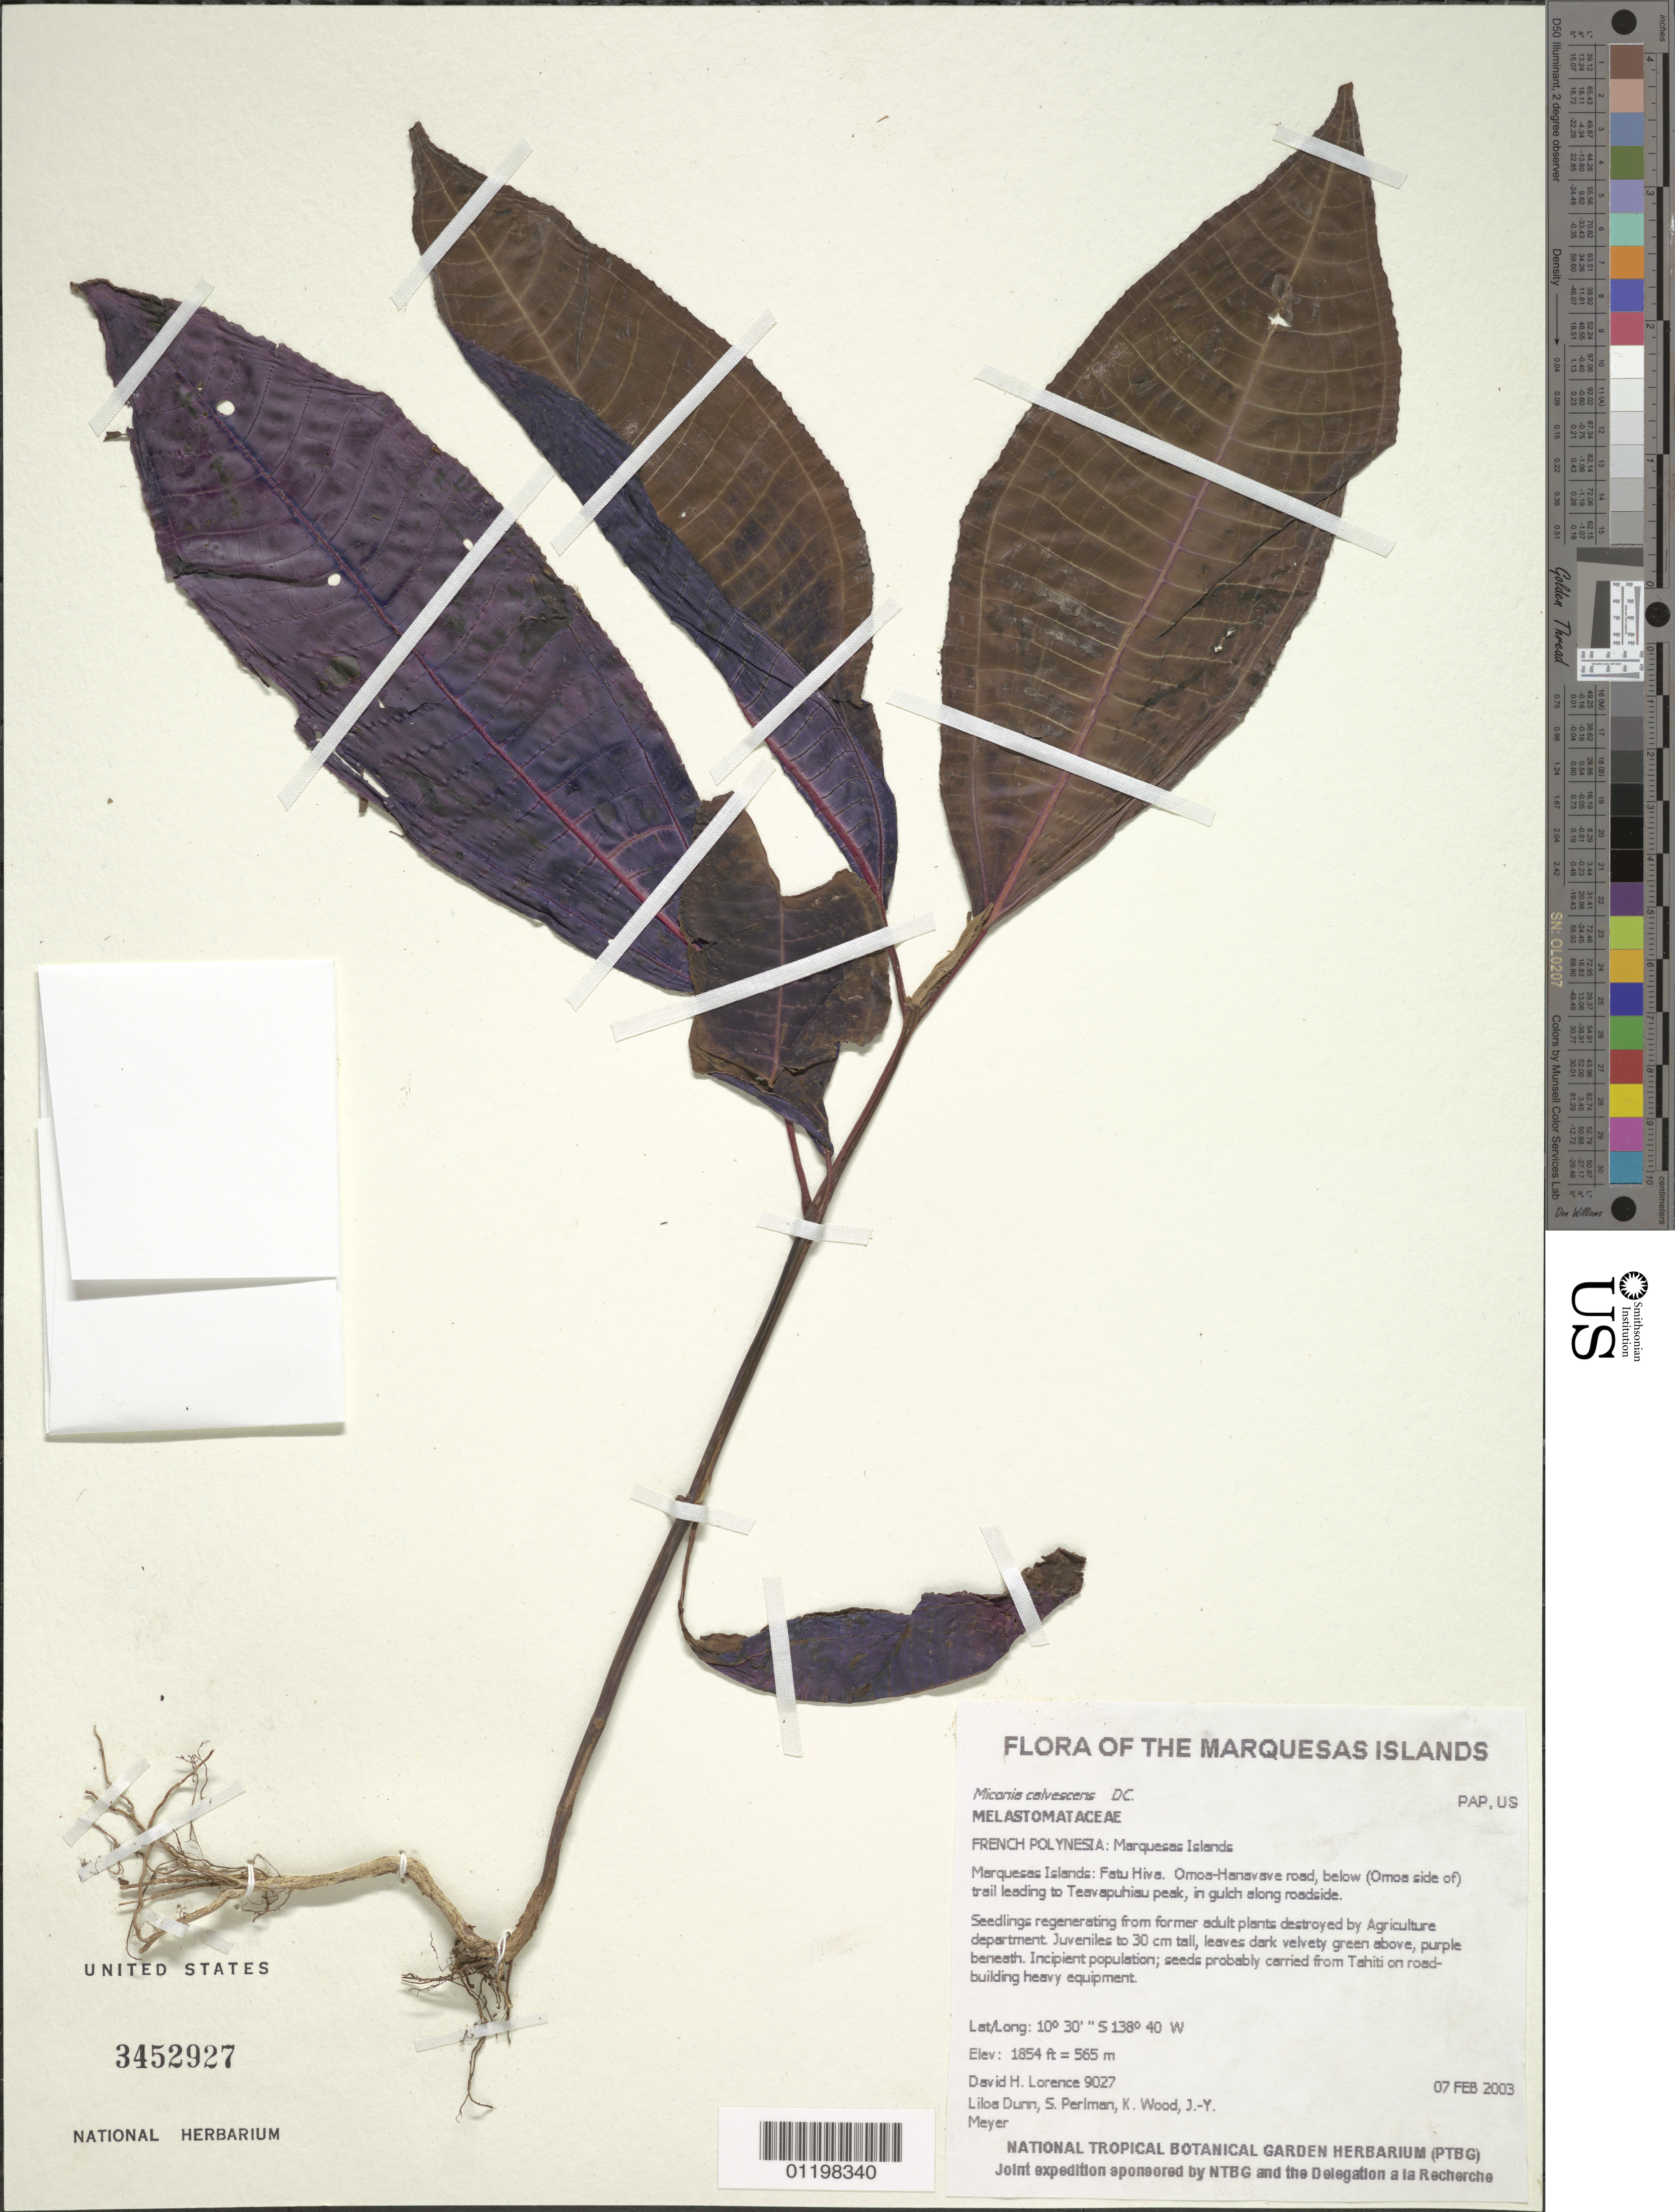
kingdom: Plantae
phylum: Tracheophyta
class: Magnoliopsida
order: Myrtales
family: Melastomataceae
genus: Miconia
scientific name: Miconia calvescens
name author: DC.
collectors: D. Lorence, L. Dunn, S. P. Perlman, K. R. Wood & J.-Y. Meyer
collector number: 9027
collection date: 2003-02-07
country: French Polynesia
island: Fatu Hiva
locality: Omoa-Hanavave road, below (Omoa side of) trail leading to Teavapuhiau peak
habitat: In gulch along roadside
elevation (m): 565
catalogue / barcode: US 3452927